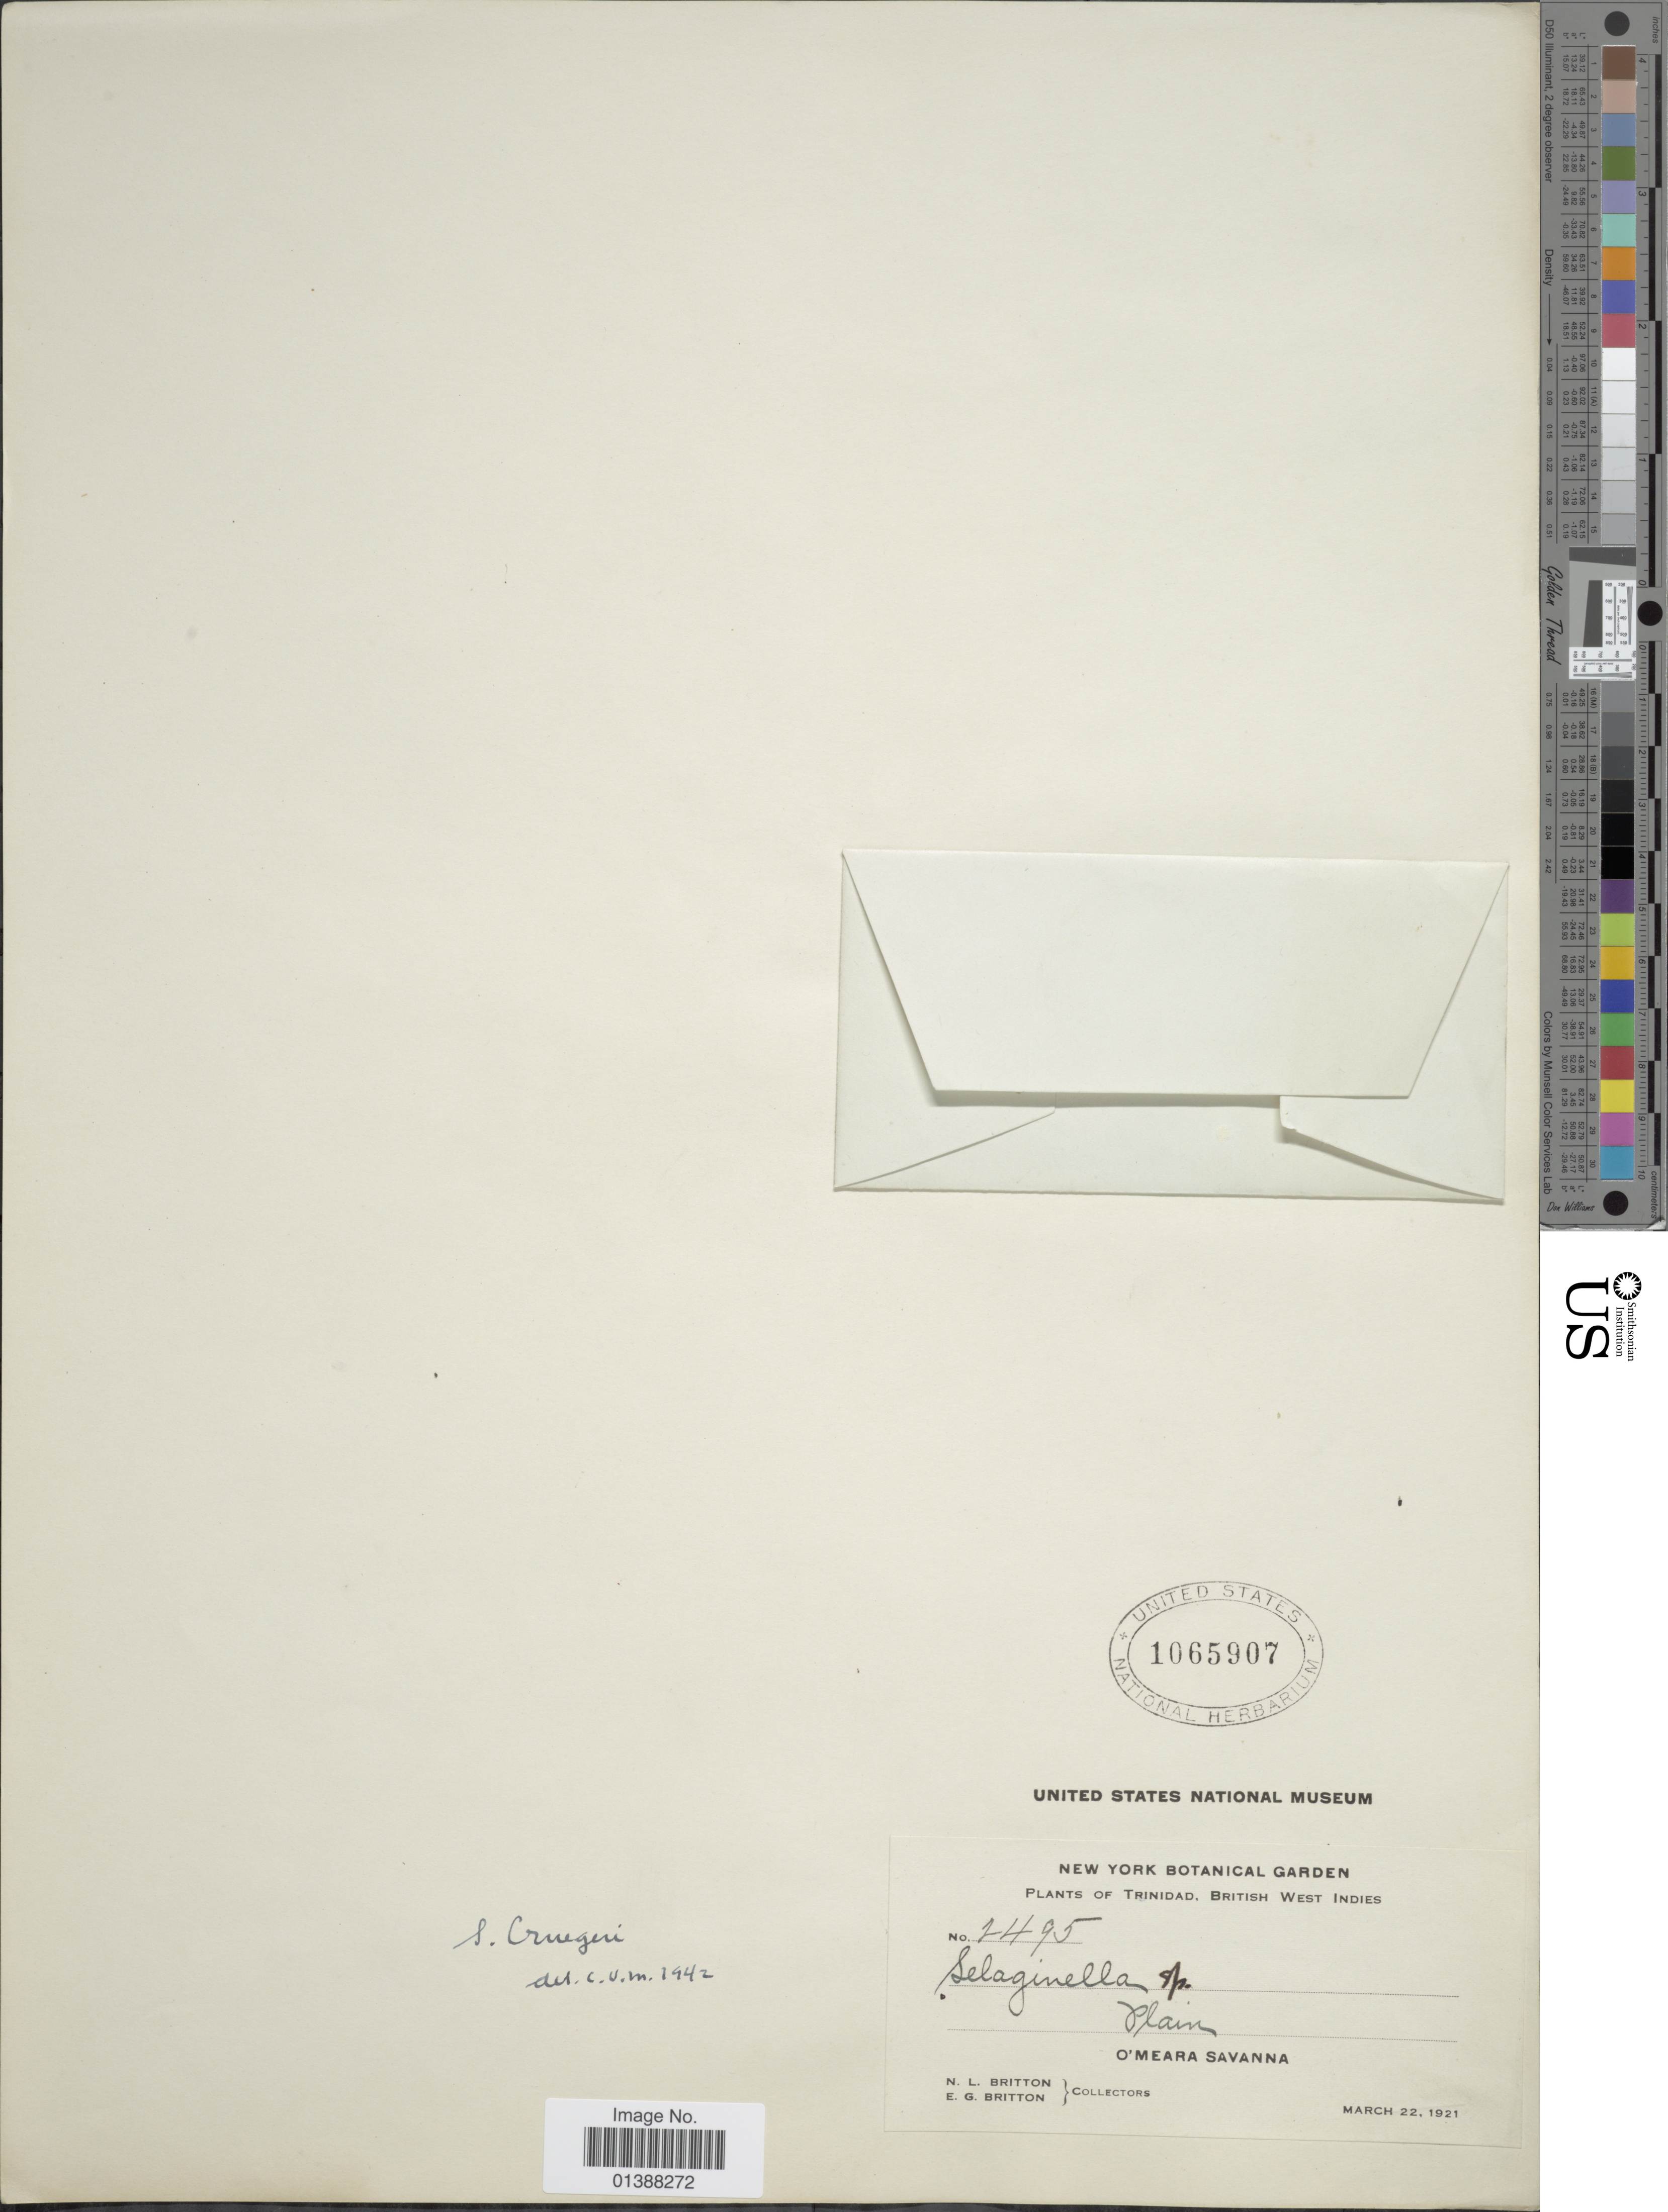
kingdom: Plantae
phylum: Tracheophyta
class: Lycopodiopsida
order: Selaginellales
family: Selaginellaceae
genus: Selaginella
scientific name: Selaginella minima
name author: Spring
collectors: N. Britton & E. G. Britton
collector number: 2495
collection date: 1921-03-22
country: Trinidad and Tobago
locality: Trinidad, British West Indies, O'Meara Savanna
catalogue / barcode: US 1065907